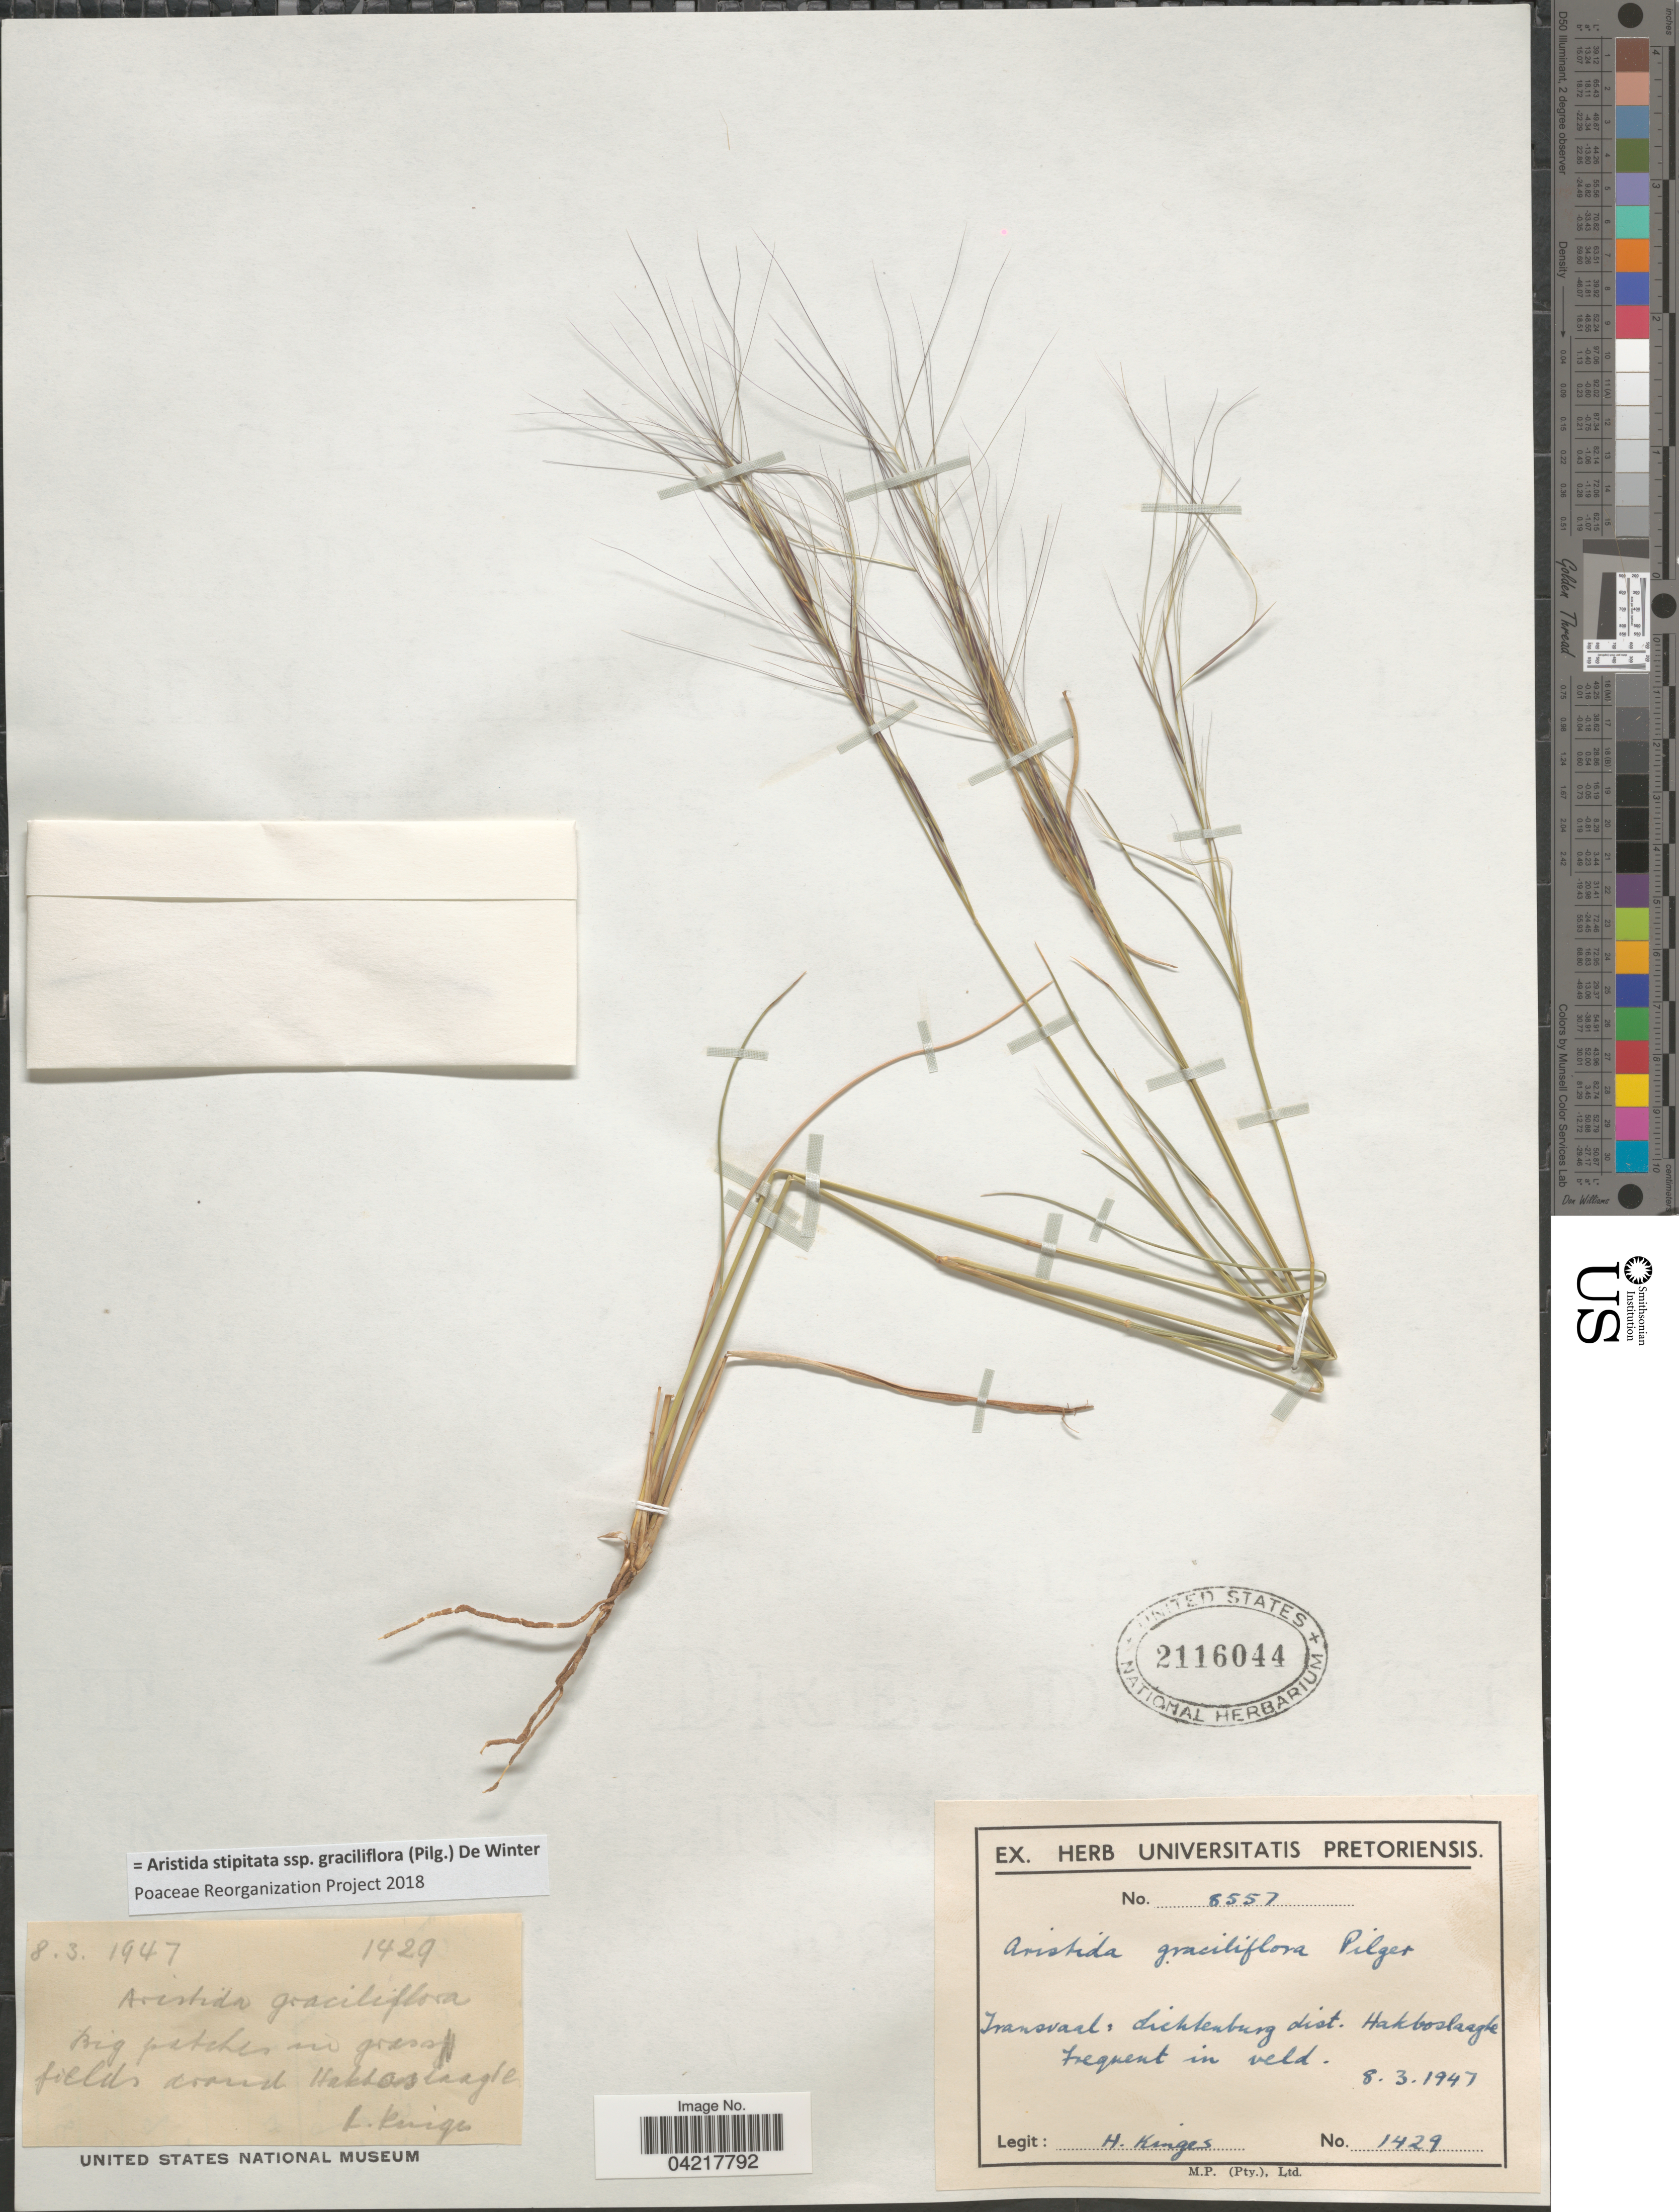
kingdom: Plantae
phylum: Tracheophyta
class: Liliopsida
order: Poales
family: Poaceae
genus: Aristida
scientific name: Aristida stipitata var. graciliflora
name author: (Pilg.) De Winter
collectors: H. Kinges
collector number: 1429/8557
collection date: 1947-03-08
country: South Africa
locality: Transvaal, Lichtenburg dist. Hakboslaagte.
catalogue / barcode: US 2116044